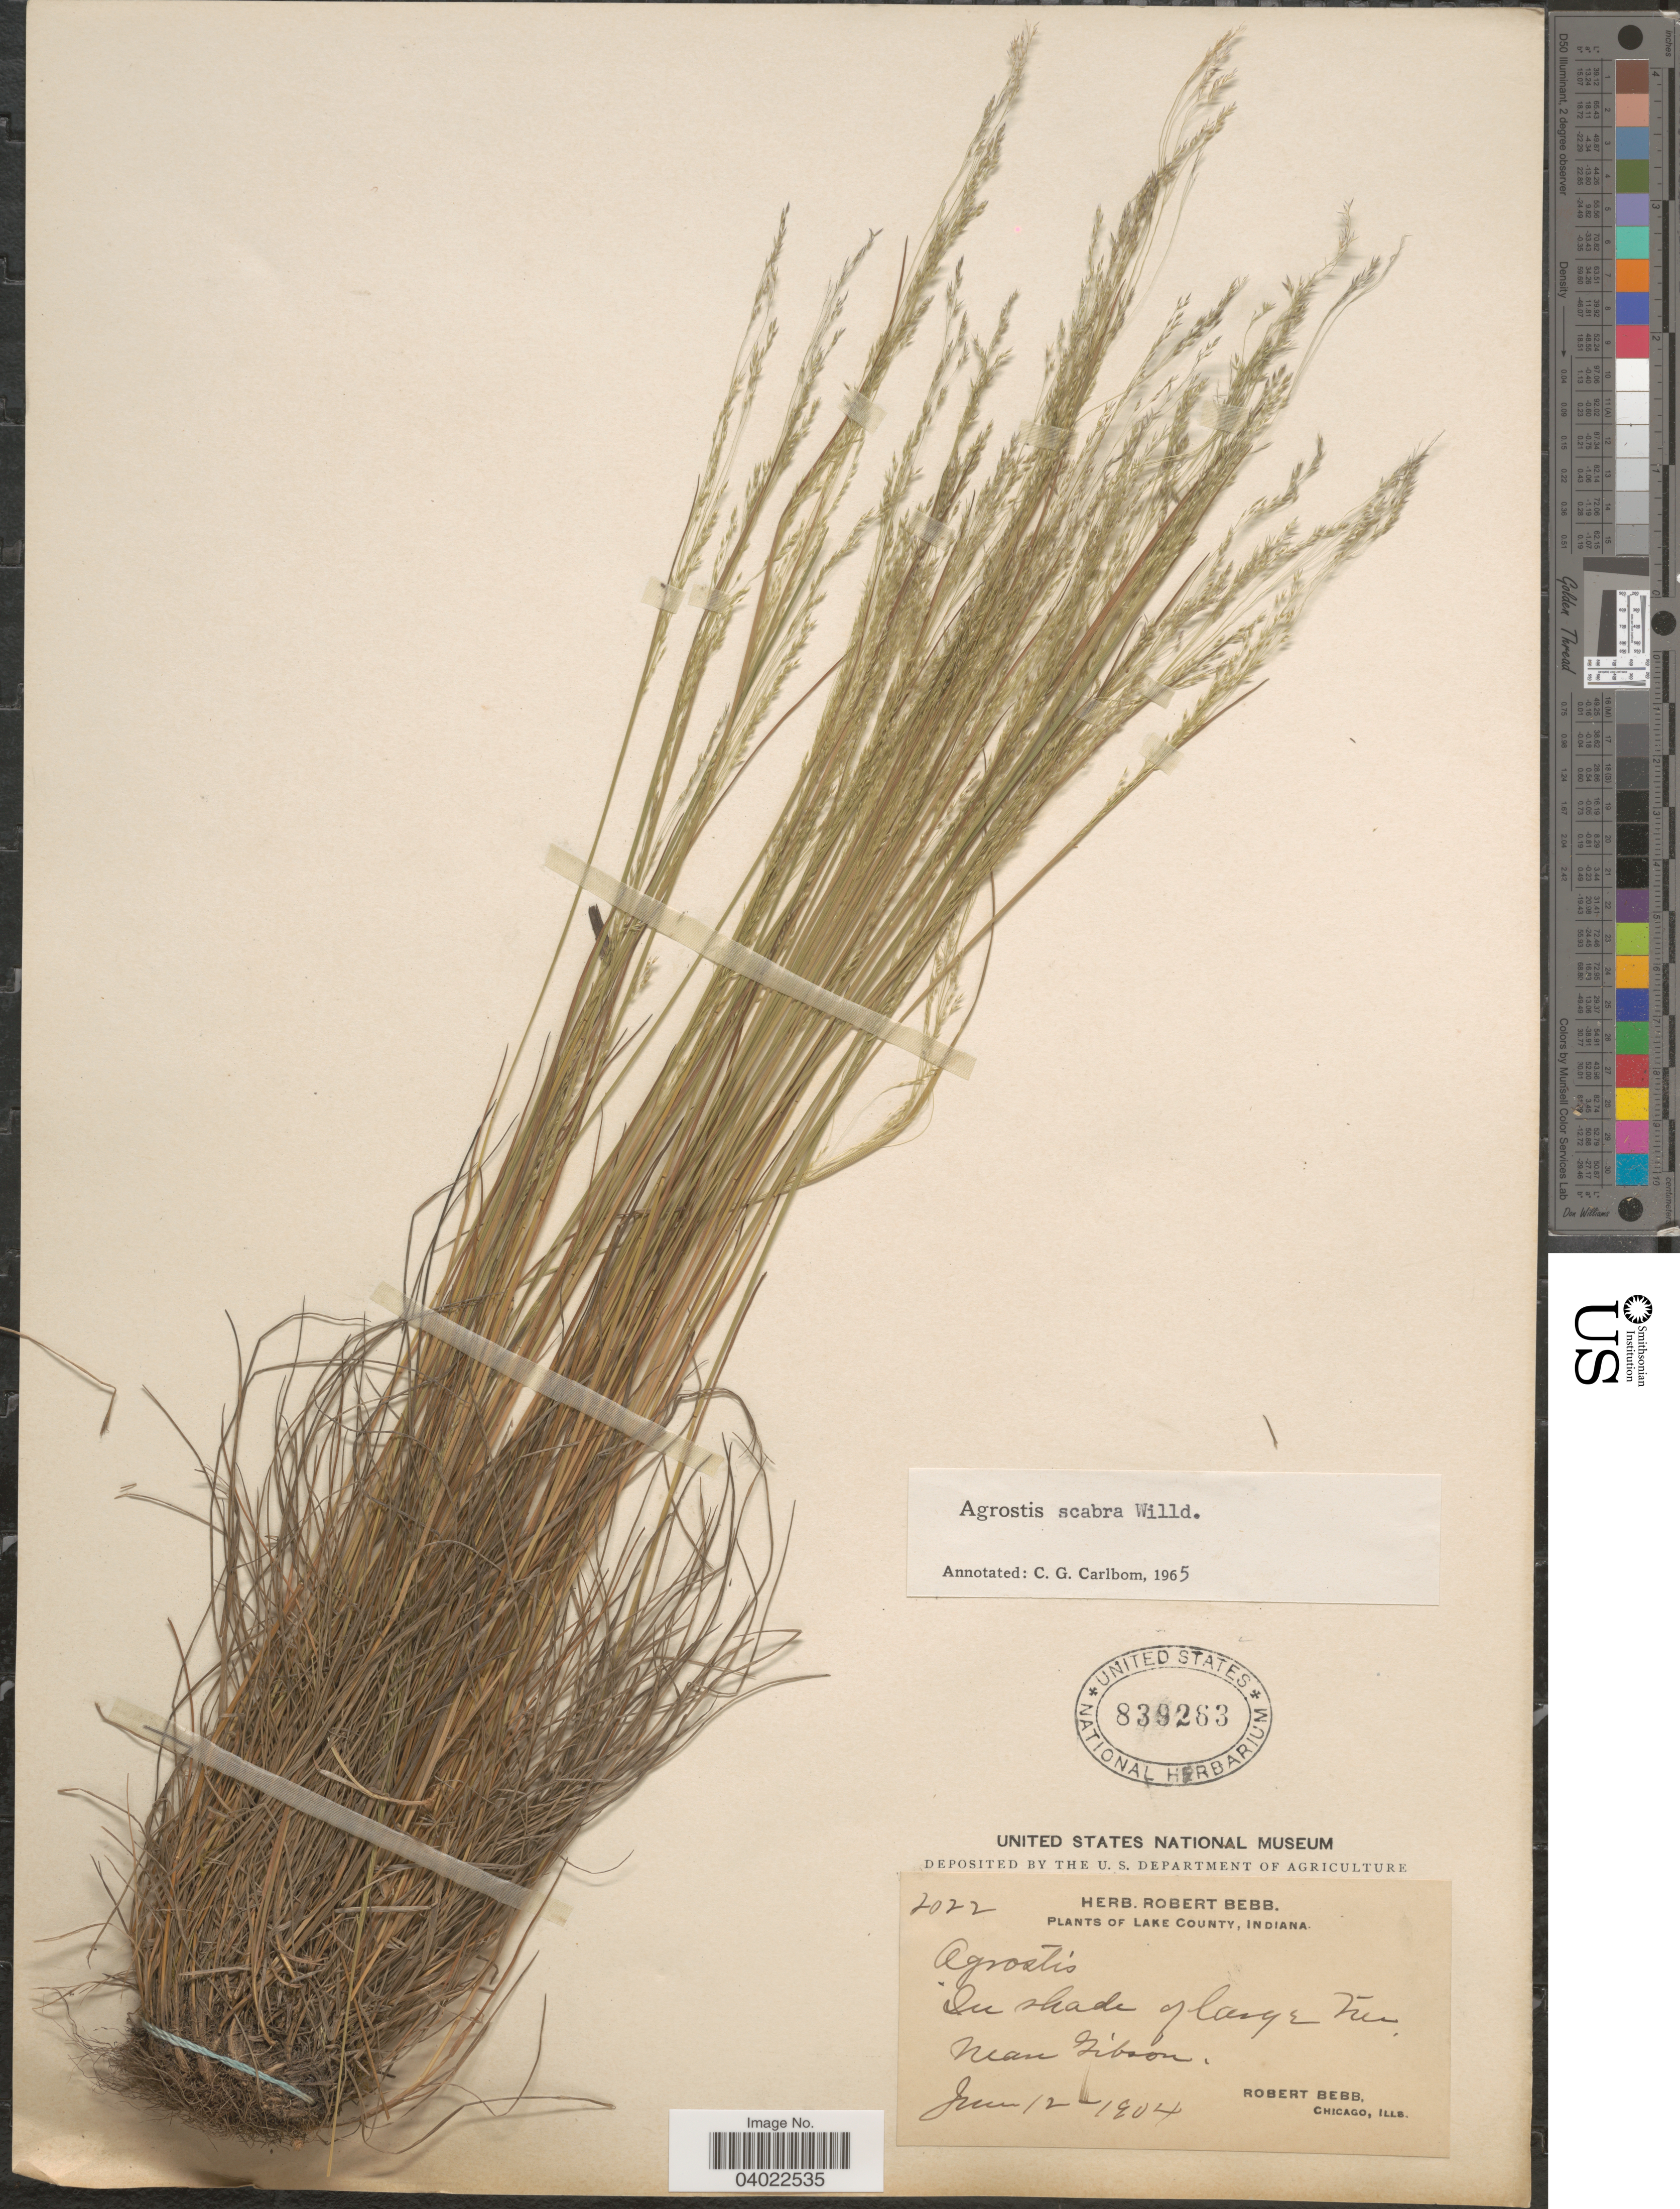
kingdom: Plantae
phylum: Tracheophyta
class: Liliopsida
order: Poales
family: Poaceae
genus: Agrostis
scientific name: Agrostis scabra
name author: Willd.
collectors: R. Bebb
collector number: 2022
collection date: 1904-06-12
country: United States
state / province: Indiana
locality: Lake County. In shade of large Mt near Gibson.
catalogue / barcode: US 839263